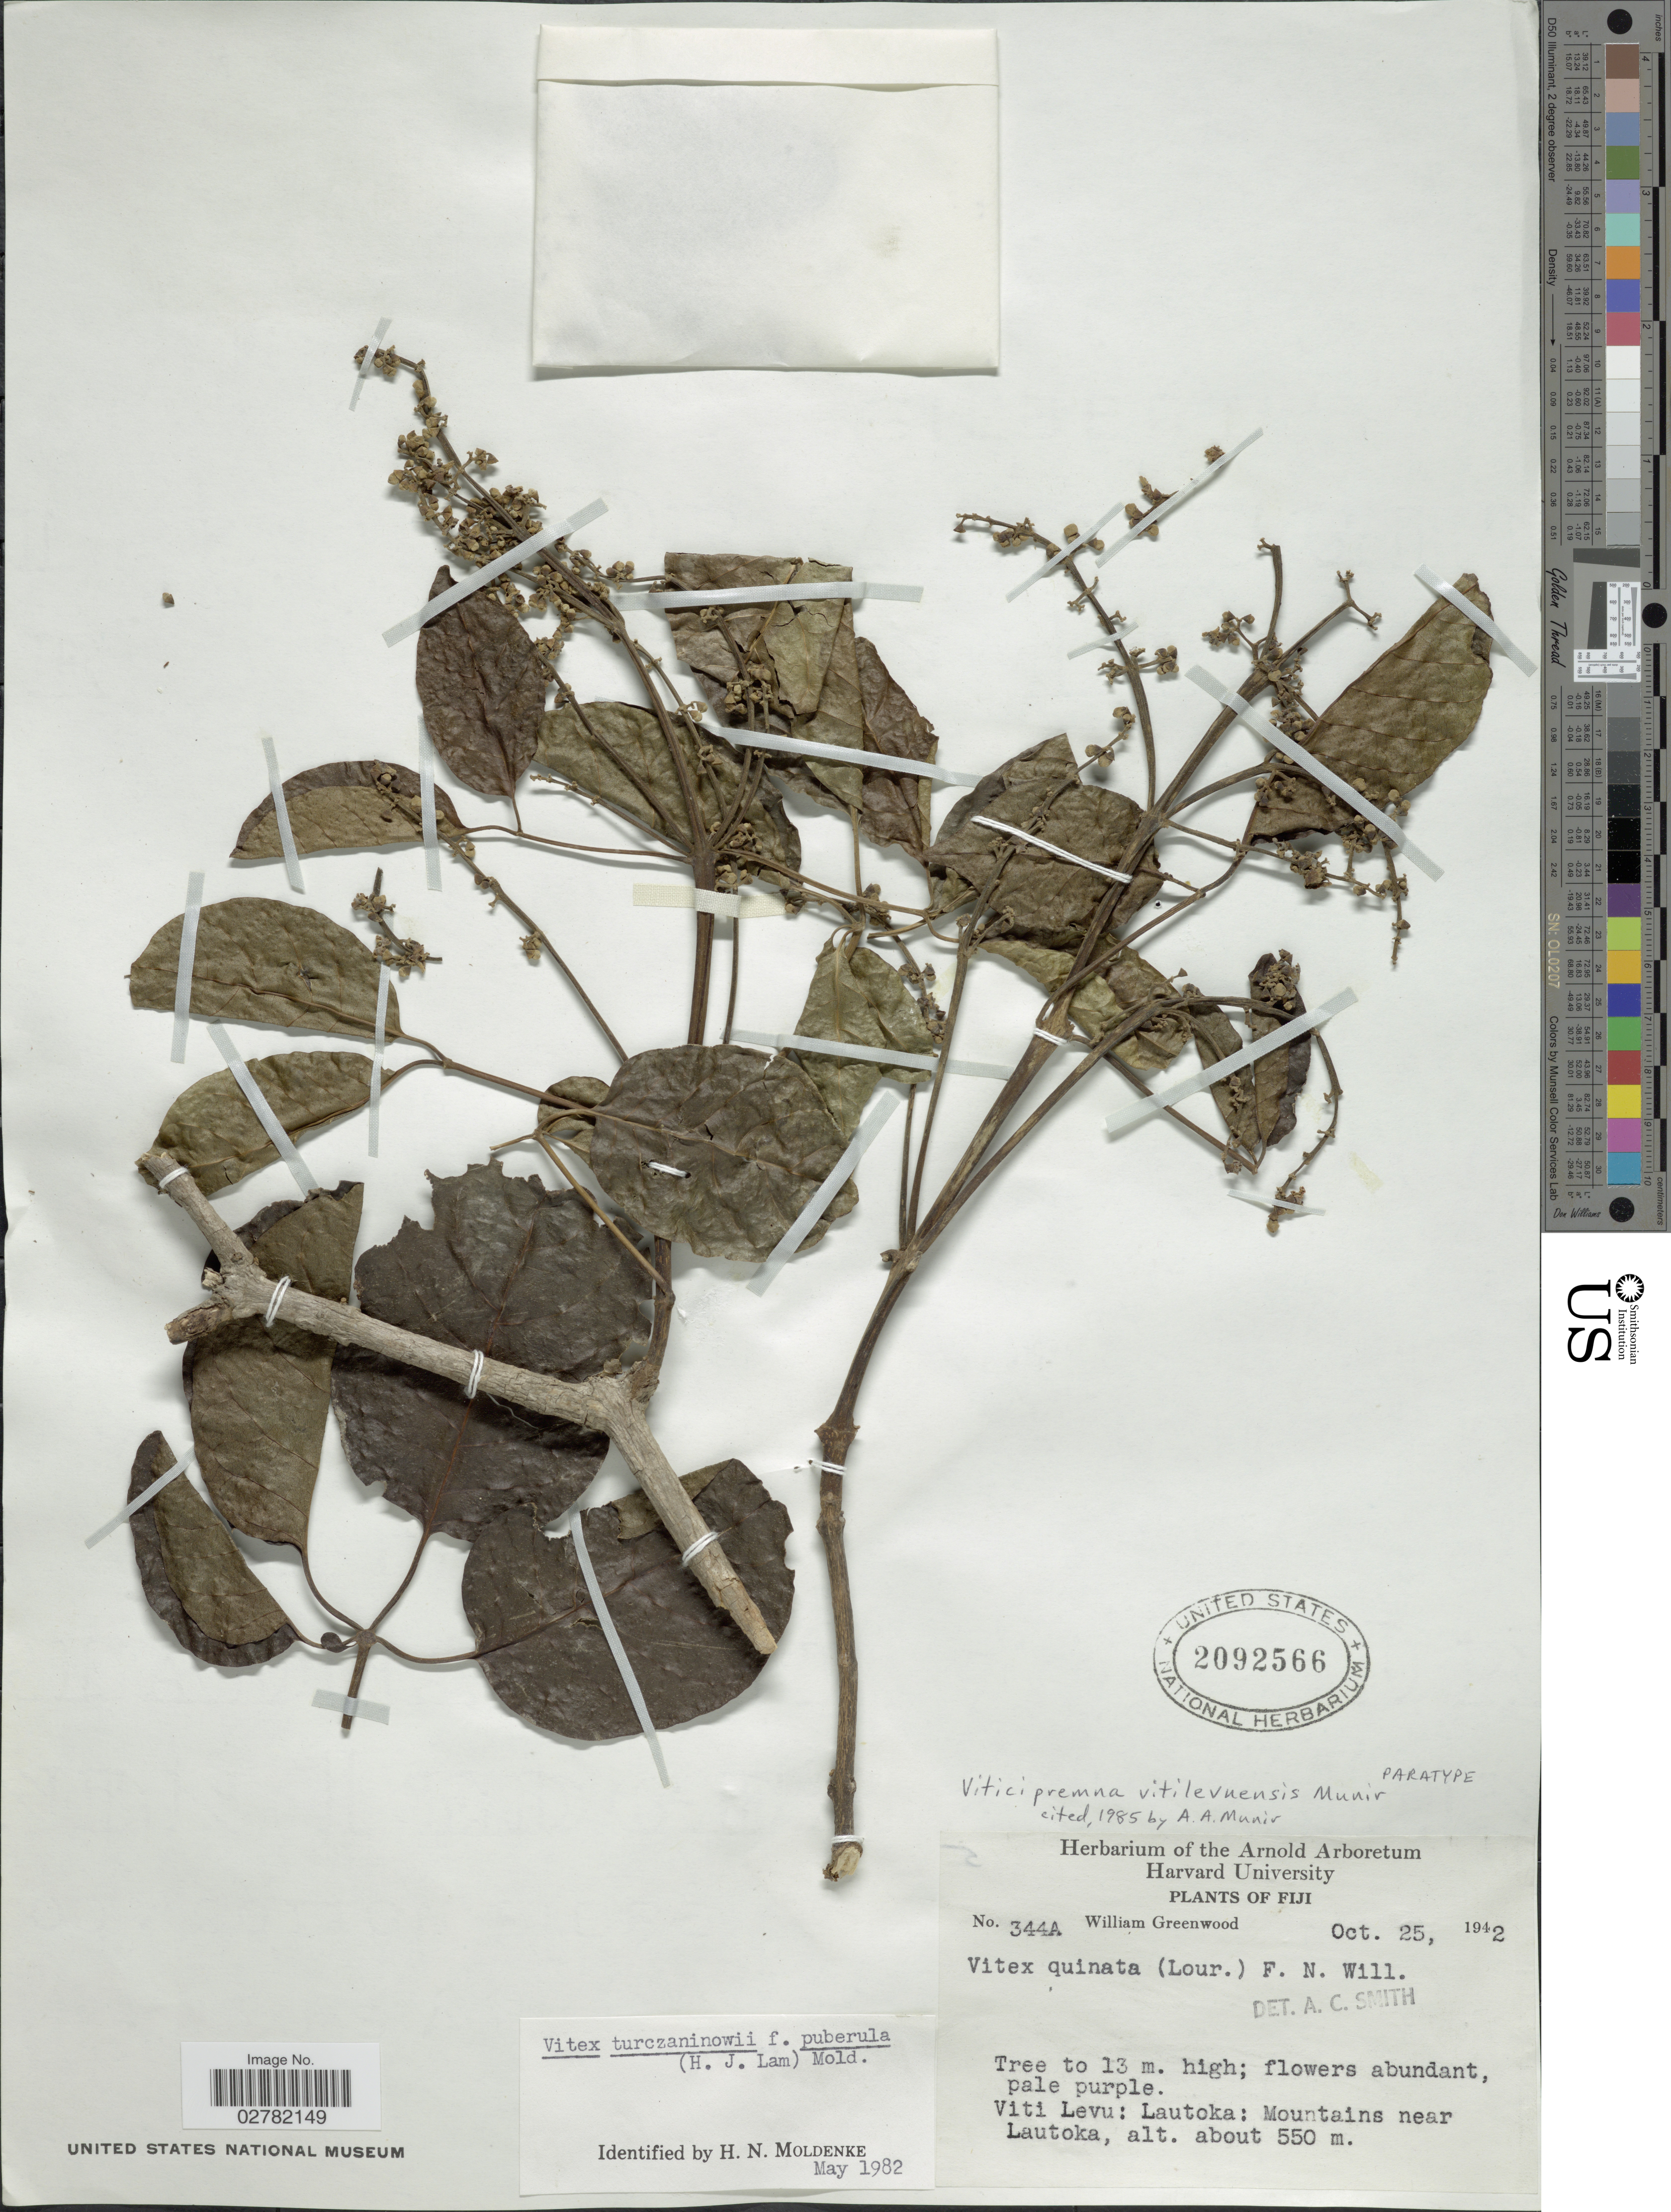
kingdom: Plantae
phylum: Tracheophyta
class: Magnoliopsida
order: Lamiales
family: Lamiaceae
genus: Viticipremna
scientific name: Viticipremna vitilevuensis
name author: Munir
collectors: W. Greenwood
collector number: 344A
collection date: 1942-10-25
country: Fiji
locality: Viti Levu: Lautoka: Mountains near Lautoka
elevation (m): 550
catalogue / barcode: US 2092566